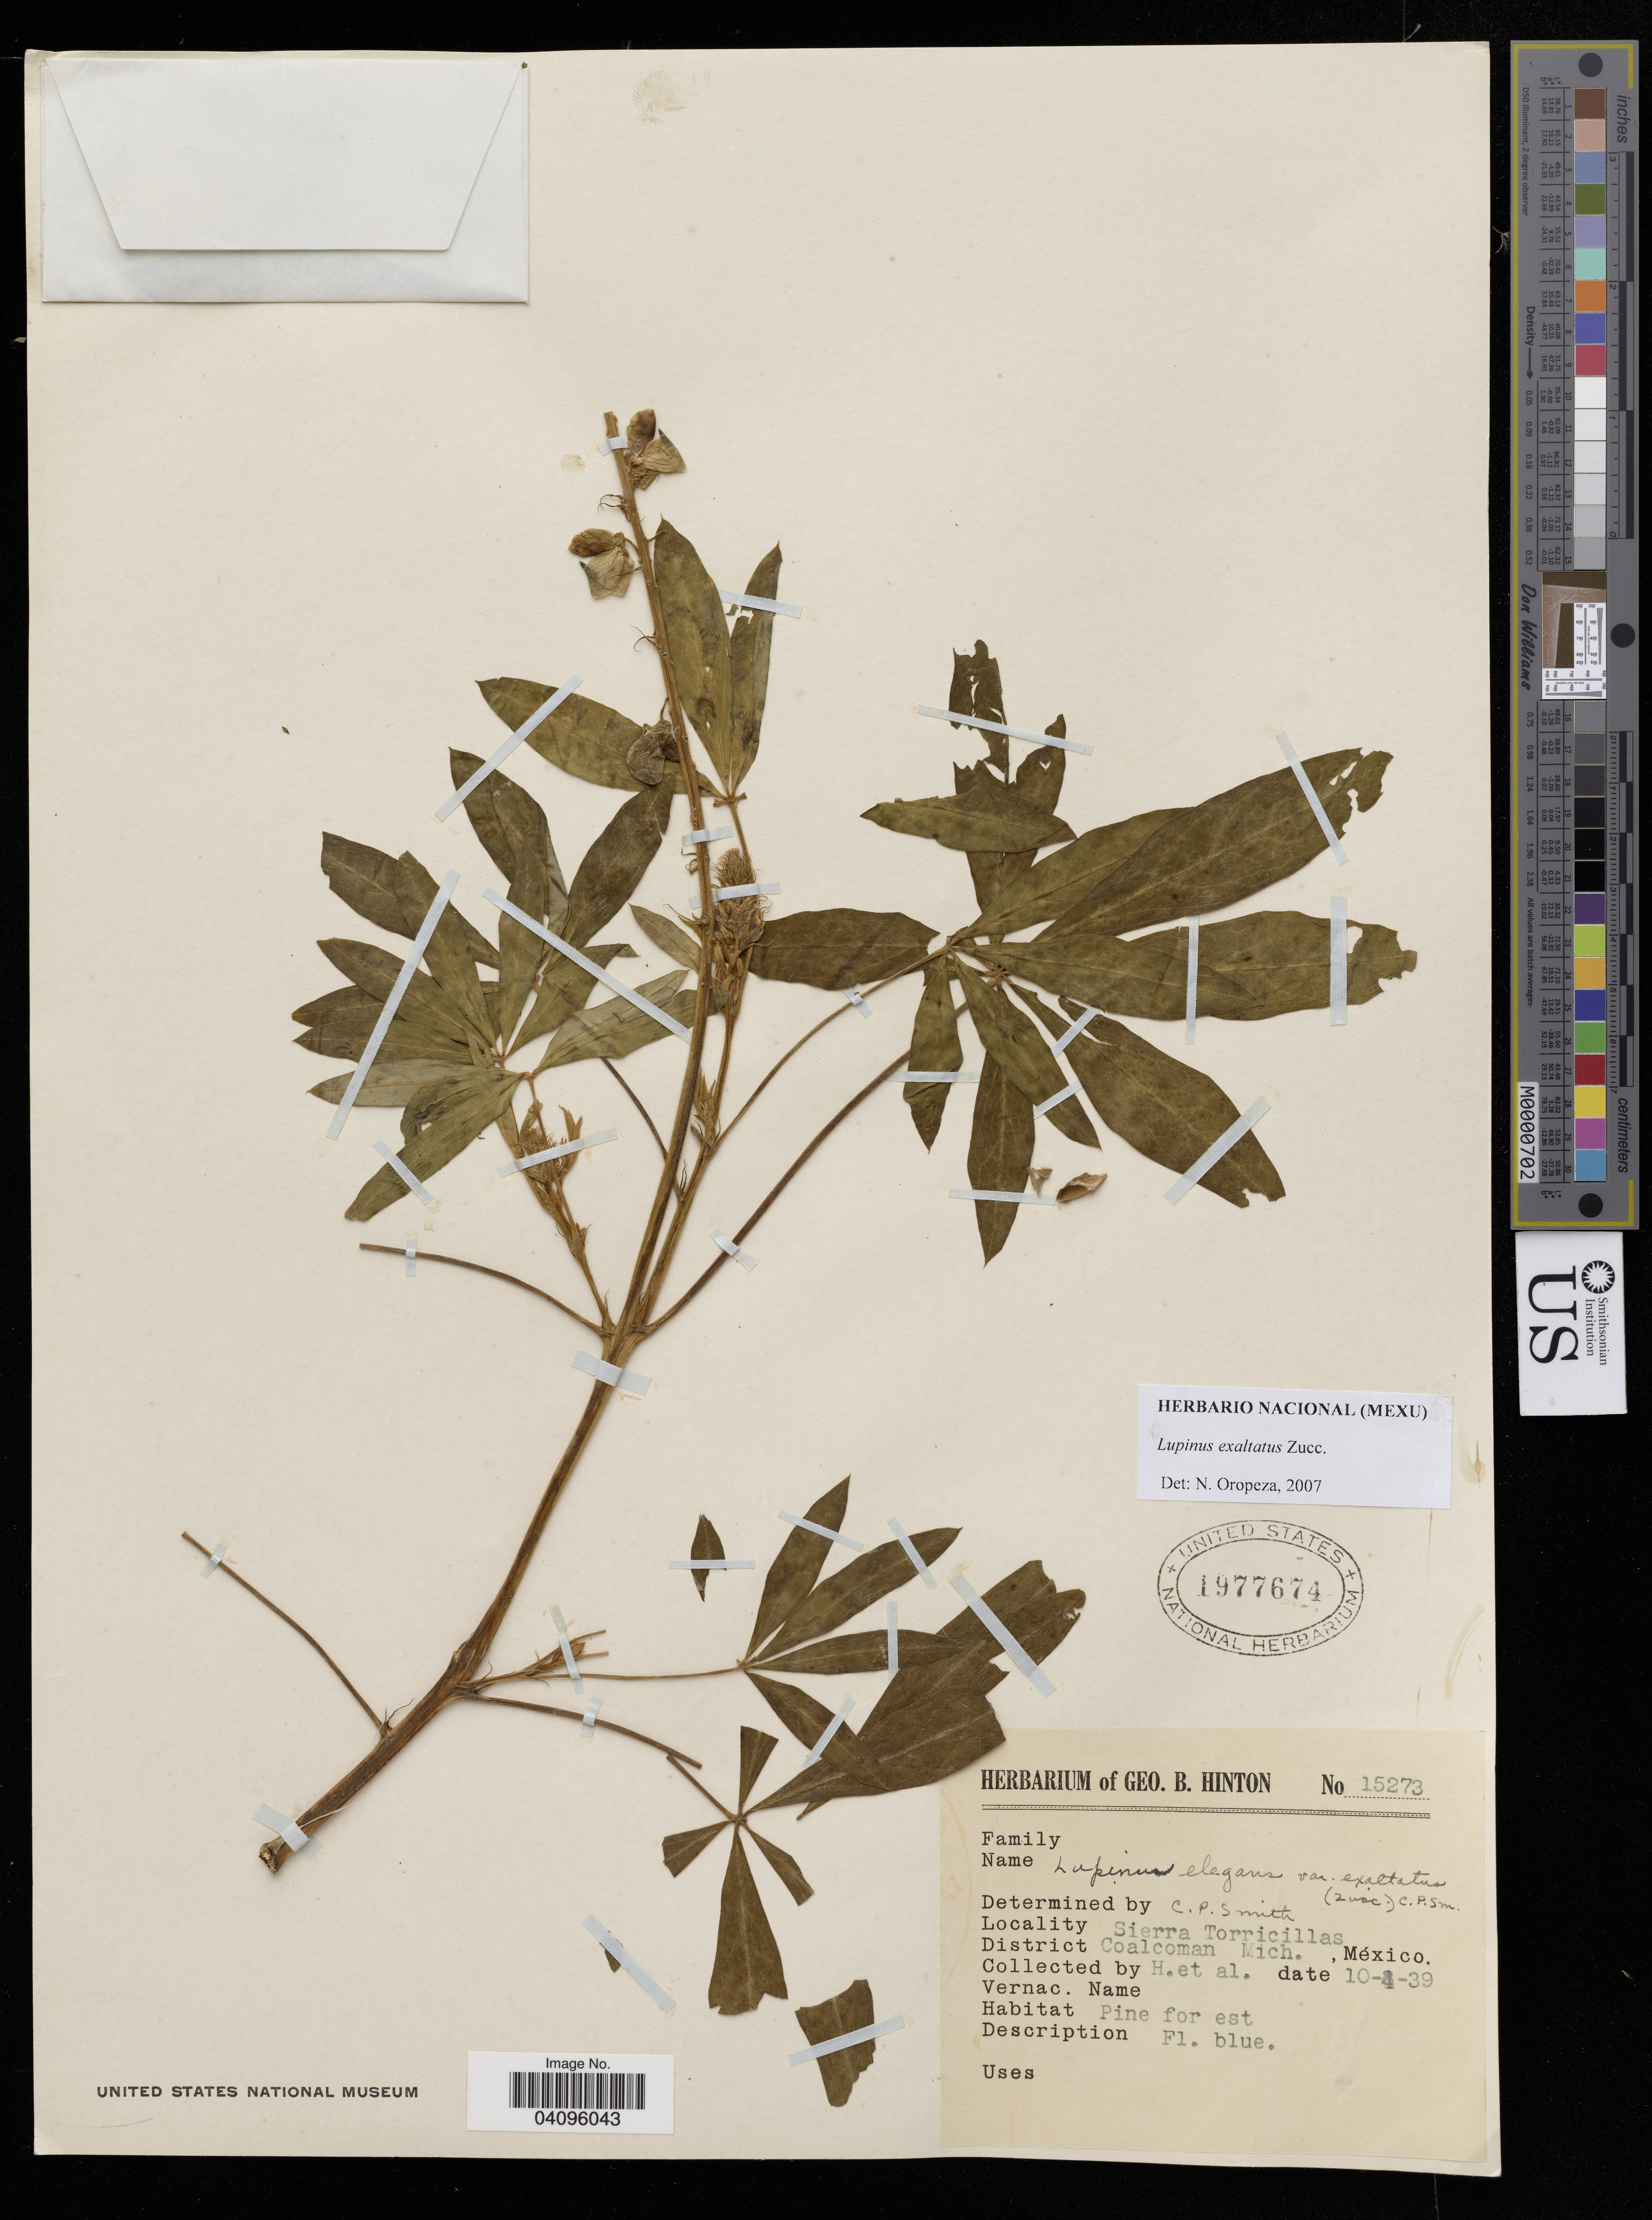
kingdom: Plantae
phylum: Tracheophyta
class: Magnoliopsida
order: Fabales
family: Fabaceae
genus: Lupinus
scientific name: Lupinus exaltatus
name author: Zucc.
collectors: G. B. Hinton & et al.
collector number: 15273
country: Mexico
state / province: Michoacán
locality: Sierra Torricillas, Coalcoman, Mich.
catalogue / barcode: US 1977674